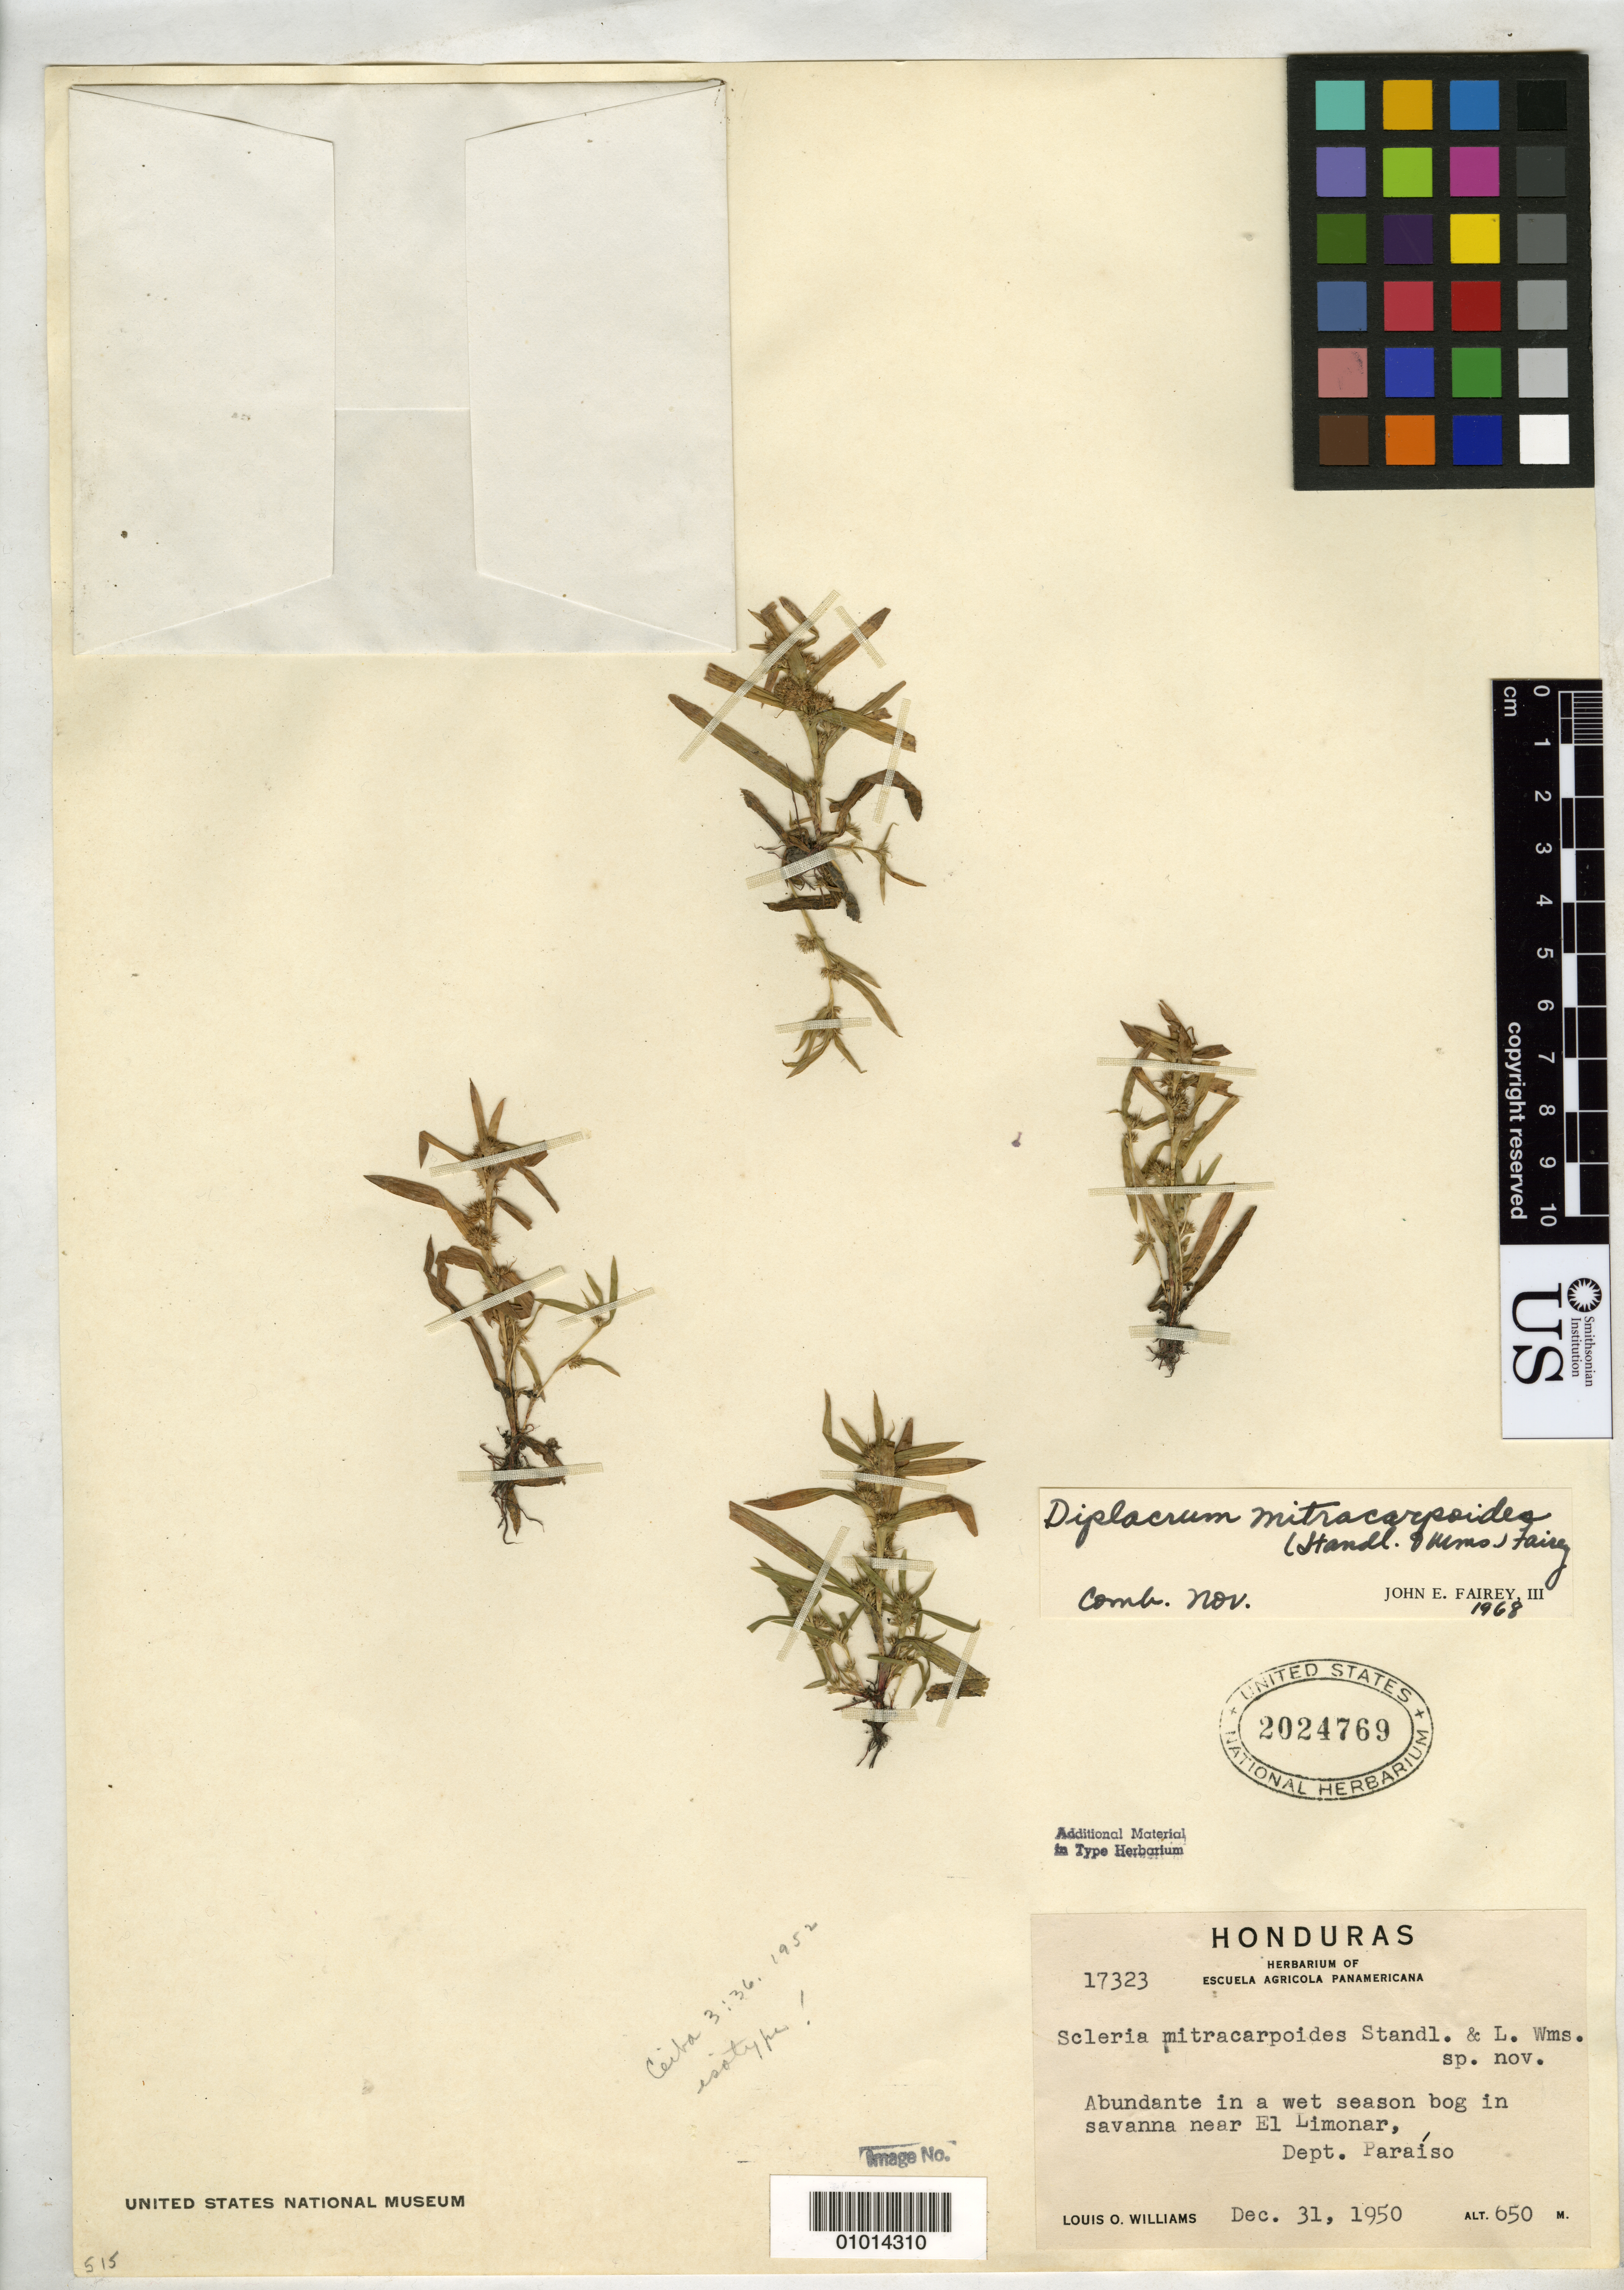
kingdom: Plantae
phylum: Tracheophyta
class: Liliopsida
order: Poales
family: Cyperaceae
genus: Scleria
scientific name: Scleria mitracarpoides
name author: Standl. & L.O. Williams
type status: Isotype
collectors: L. O. Williams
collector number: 17323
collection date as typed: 31 Dec 1950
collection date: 1950-12-31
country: Honduras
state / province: El Paraíso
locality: Near El Limonar.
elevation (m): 650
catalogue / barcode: US 2024769